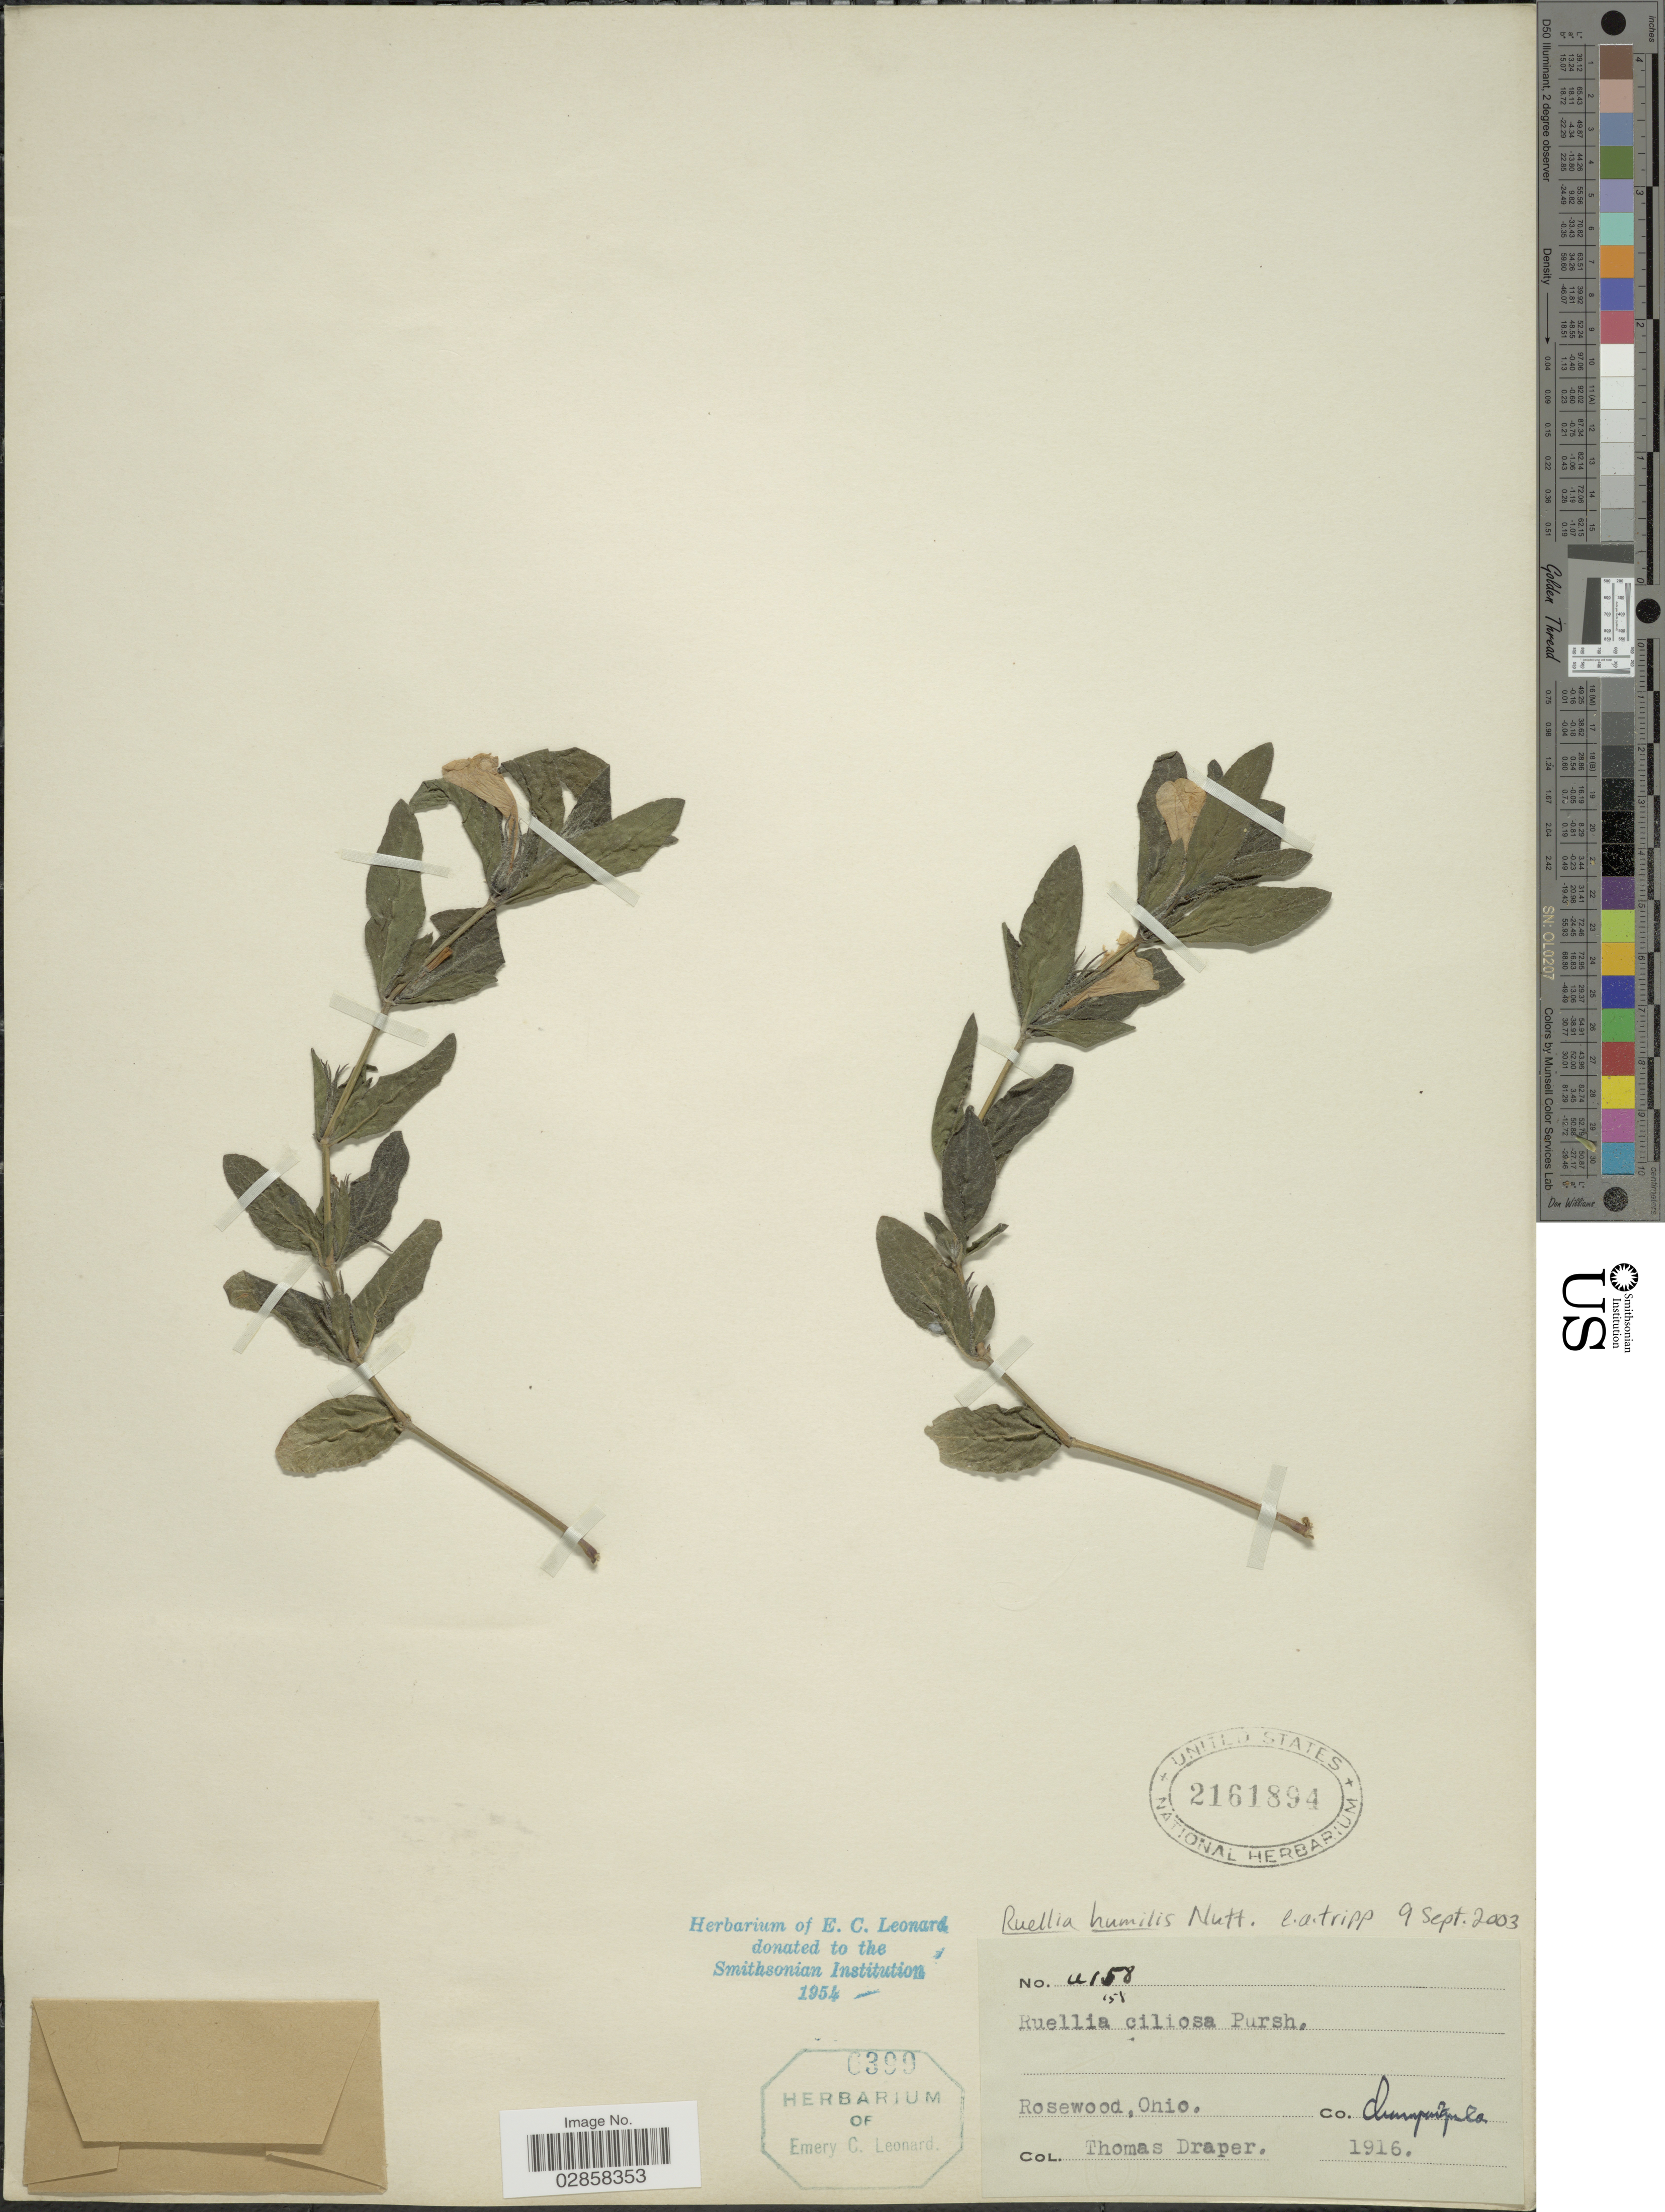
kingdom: Plantae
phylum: Tracheophyta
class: Magnoliopsida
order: Lamiales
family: Acanthaceae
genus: Ruellia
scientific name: Ruellia sp.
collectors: T. Draper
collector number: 4158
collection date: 1916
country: United States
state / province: Ohio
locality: Rosewood. Co. Champaign Co.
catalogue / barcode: US 2161894